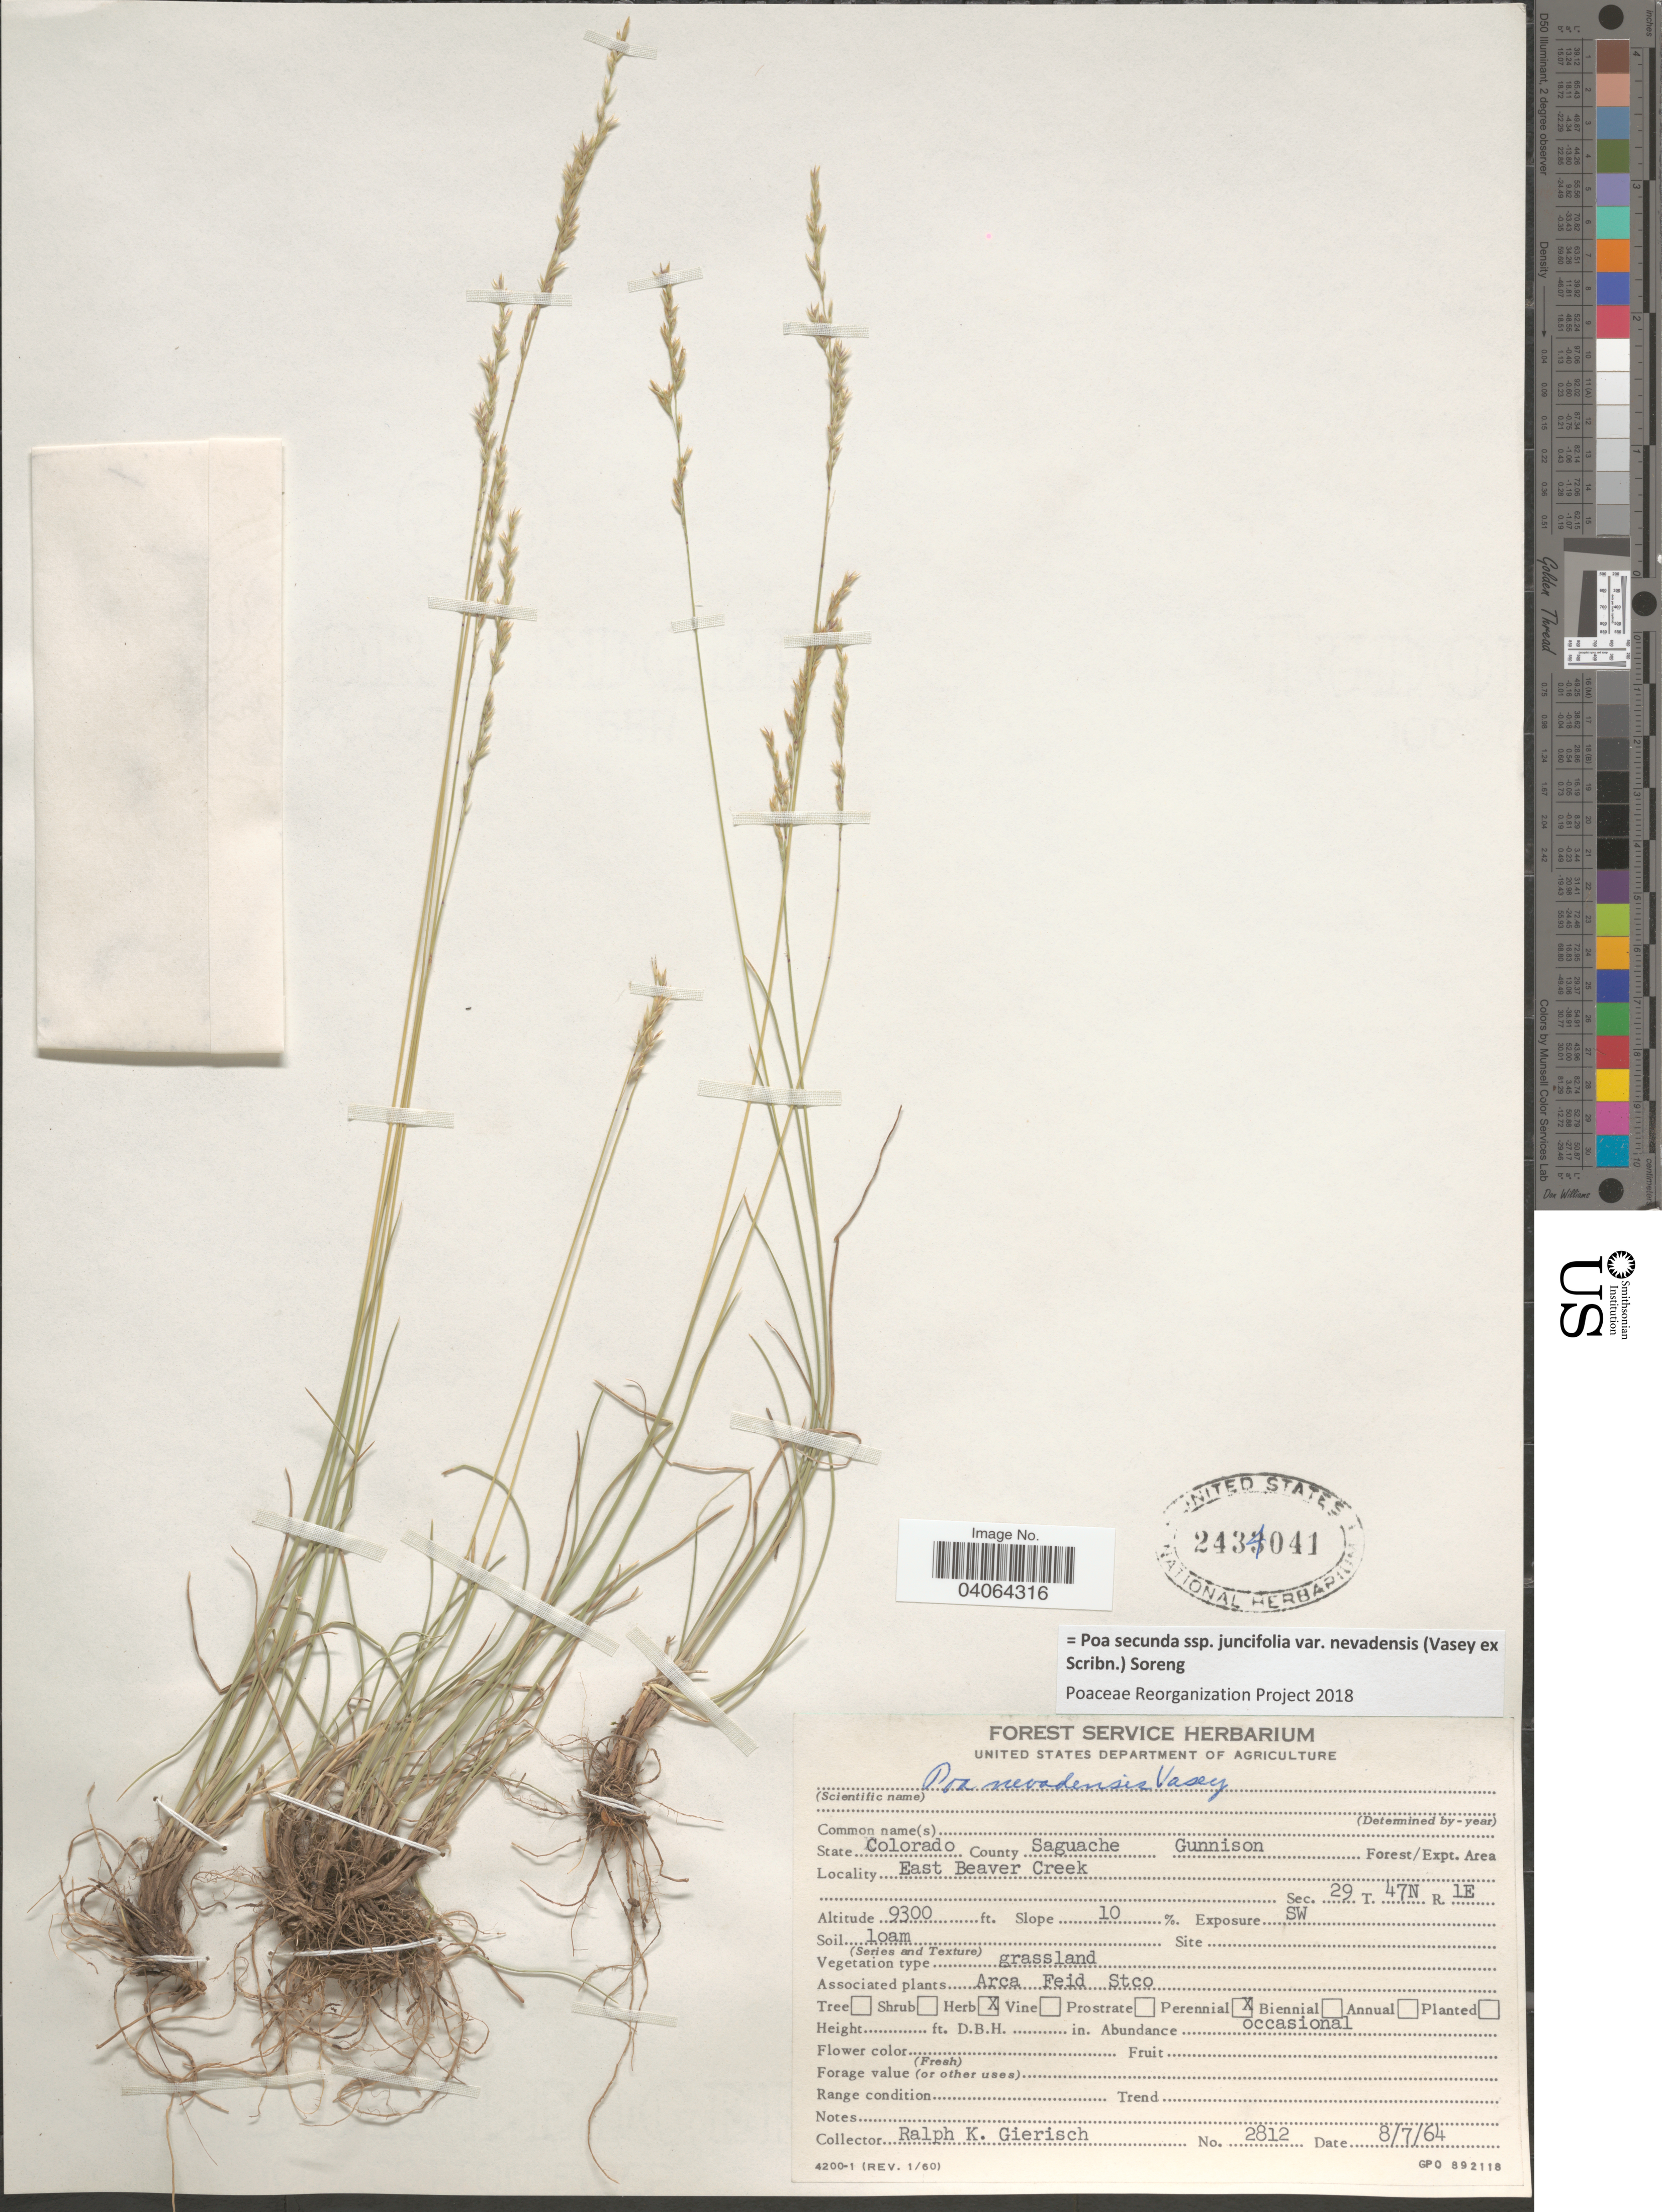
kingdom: Plantae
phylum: Tracheophyta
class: Liliopsida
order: Poales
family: Poaceae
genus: Poa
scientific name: Poa secunda subsp. juncifolia var. nevadensis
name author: (Vasey ex Scribn.) Soreng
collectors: R. Gierisch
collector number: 2812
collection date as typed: Transcribed d/m/y: 7/8/64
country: United States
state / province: Colorado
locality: County Saguache. Gunnison Forest/ Expt. Area. East Beaver Creek. Sec. 29 T. 47N R. 1E. Slope 10%. Exposure SW.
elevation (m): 2835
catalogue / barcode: US 2434041